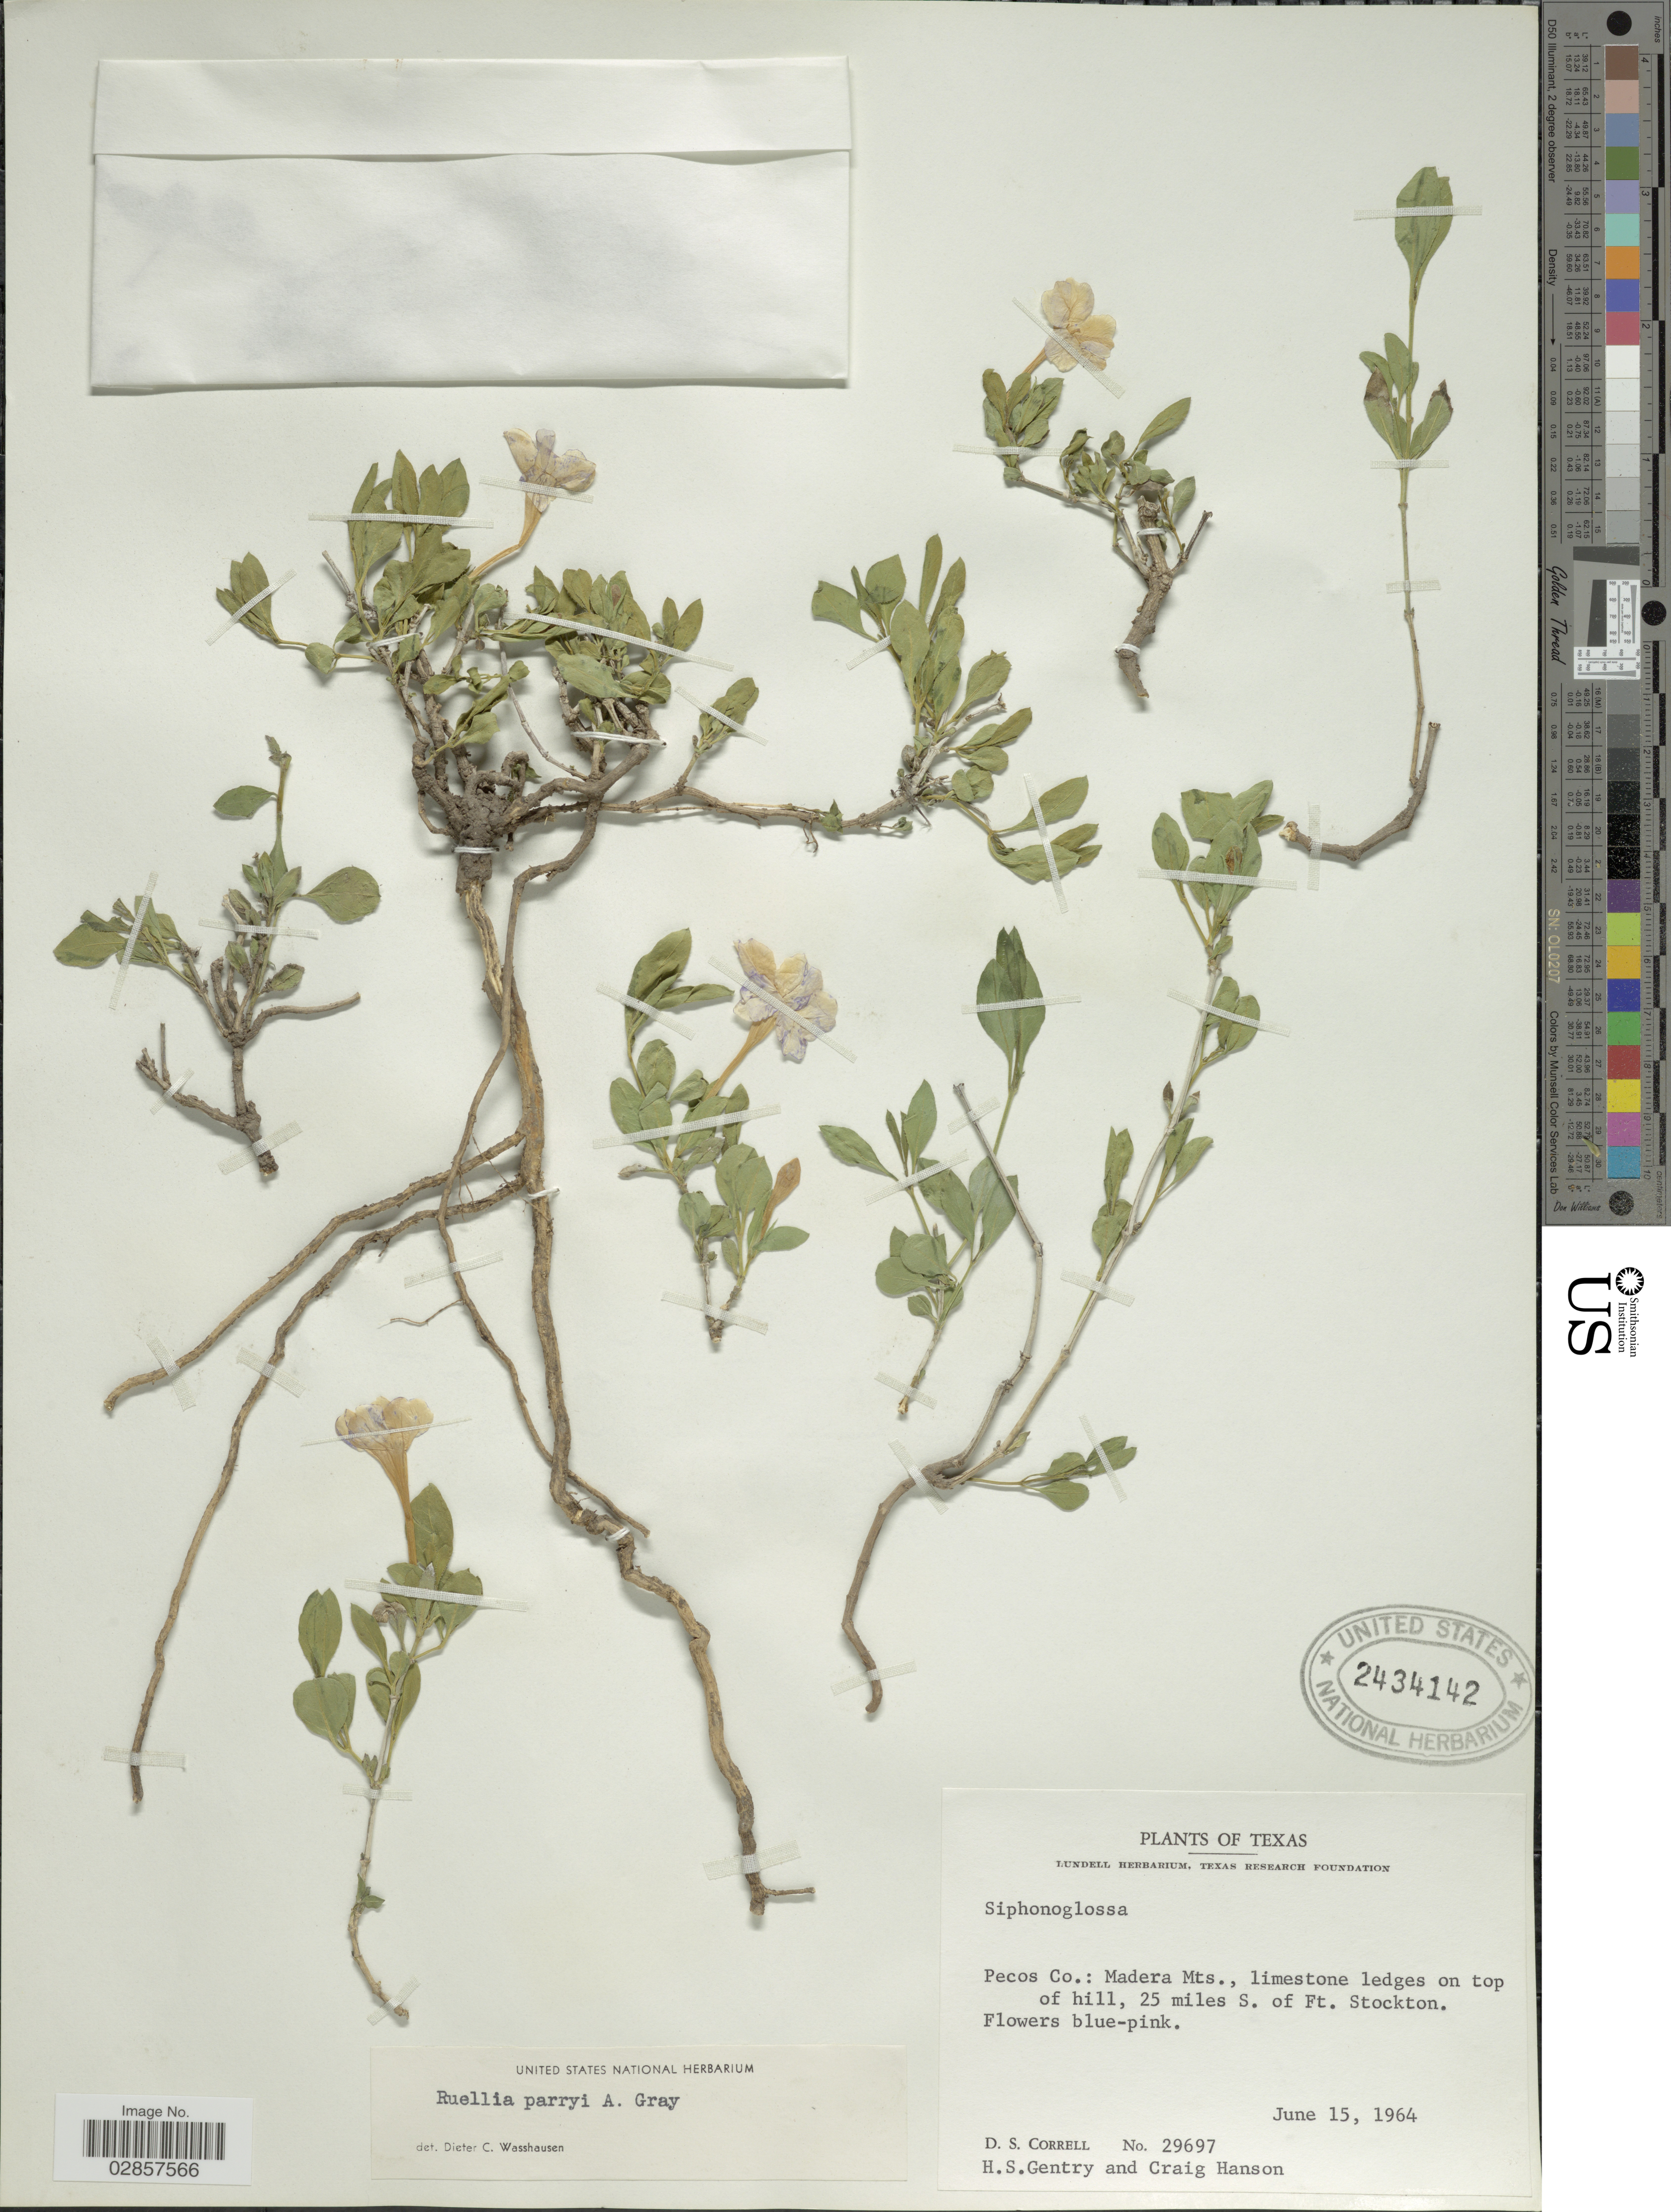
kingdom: Plantae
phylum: Tracheophyta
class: Magnoliopsida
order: Lamiales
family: Acanthaceae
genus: Ruellia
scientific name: Ruellia parryi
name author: A. Gray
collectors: D. S. Correll, H. S. Gentry & C. Hanson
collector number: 29697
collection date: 1964-06-15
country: United States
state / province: Texas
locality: Pecos Co., Madera Mts., limestone ledges on top of hill, 25 miles S. of Ft. Stockton.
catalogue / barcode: US 2434142